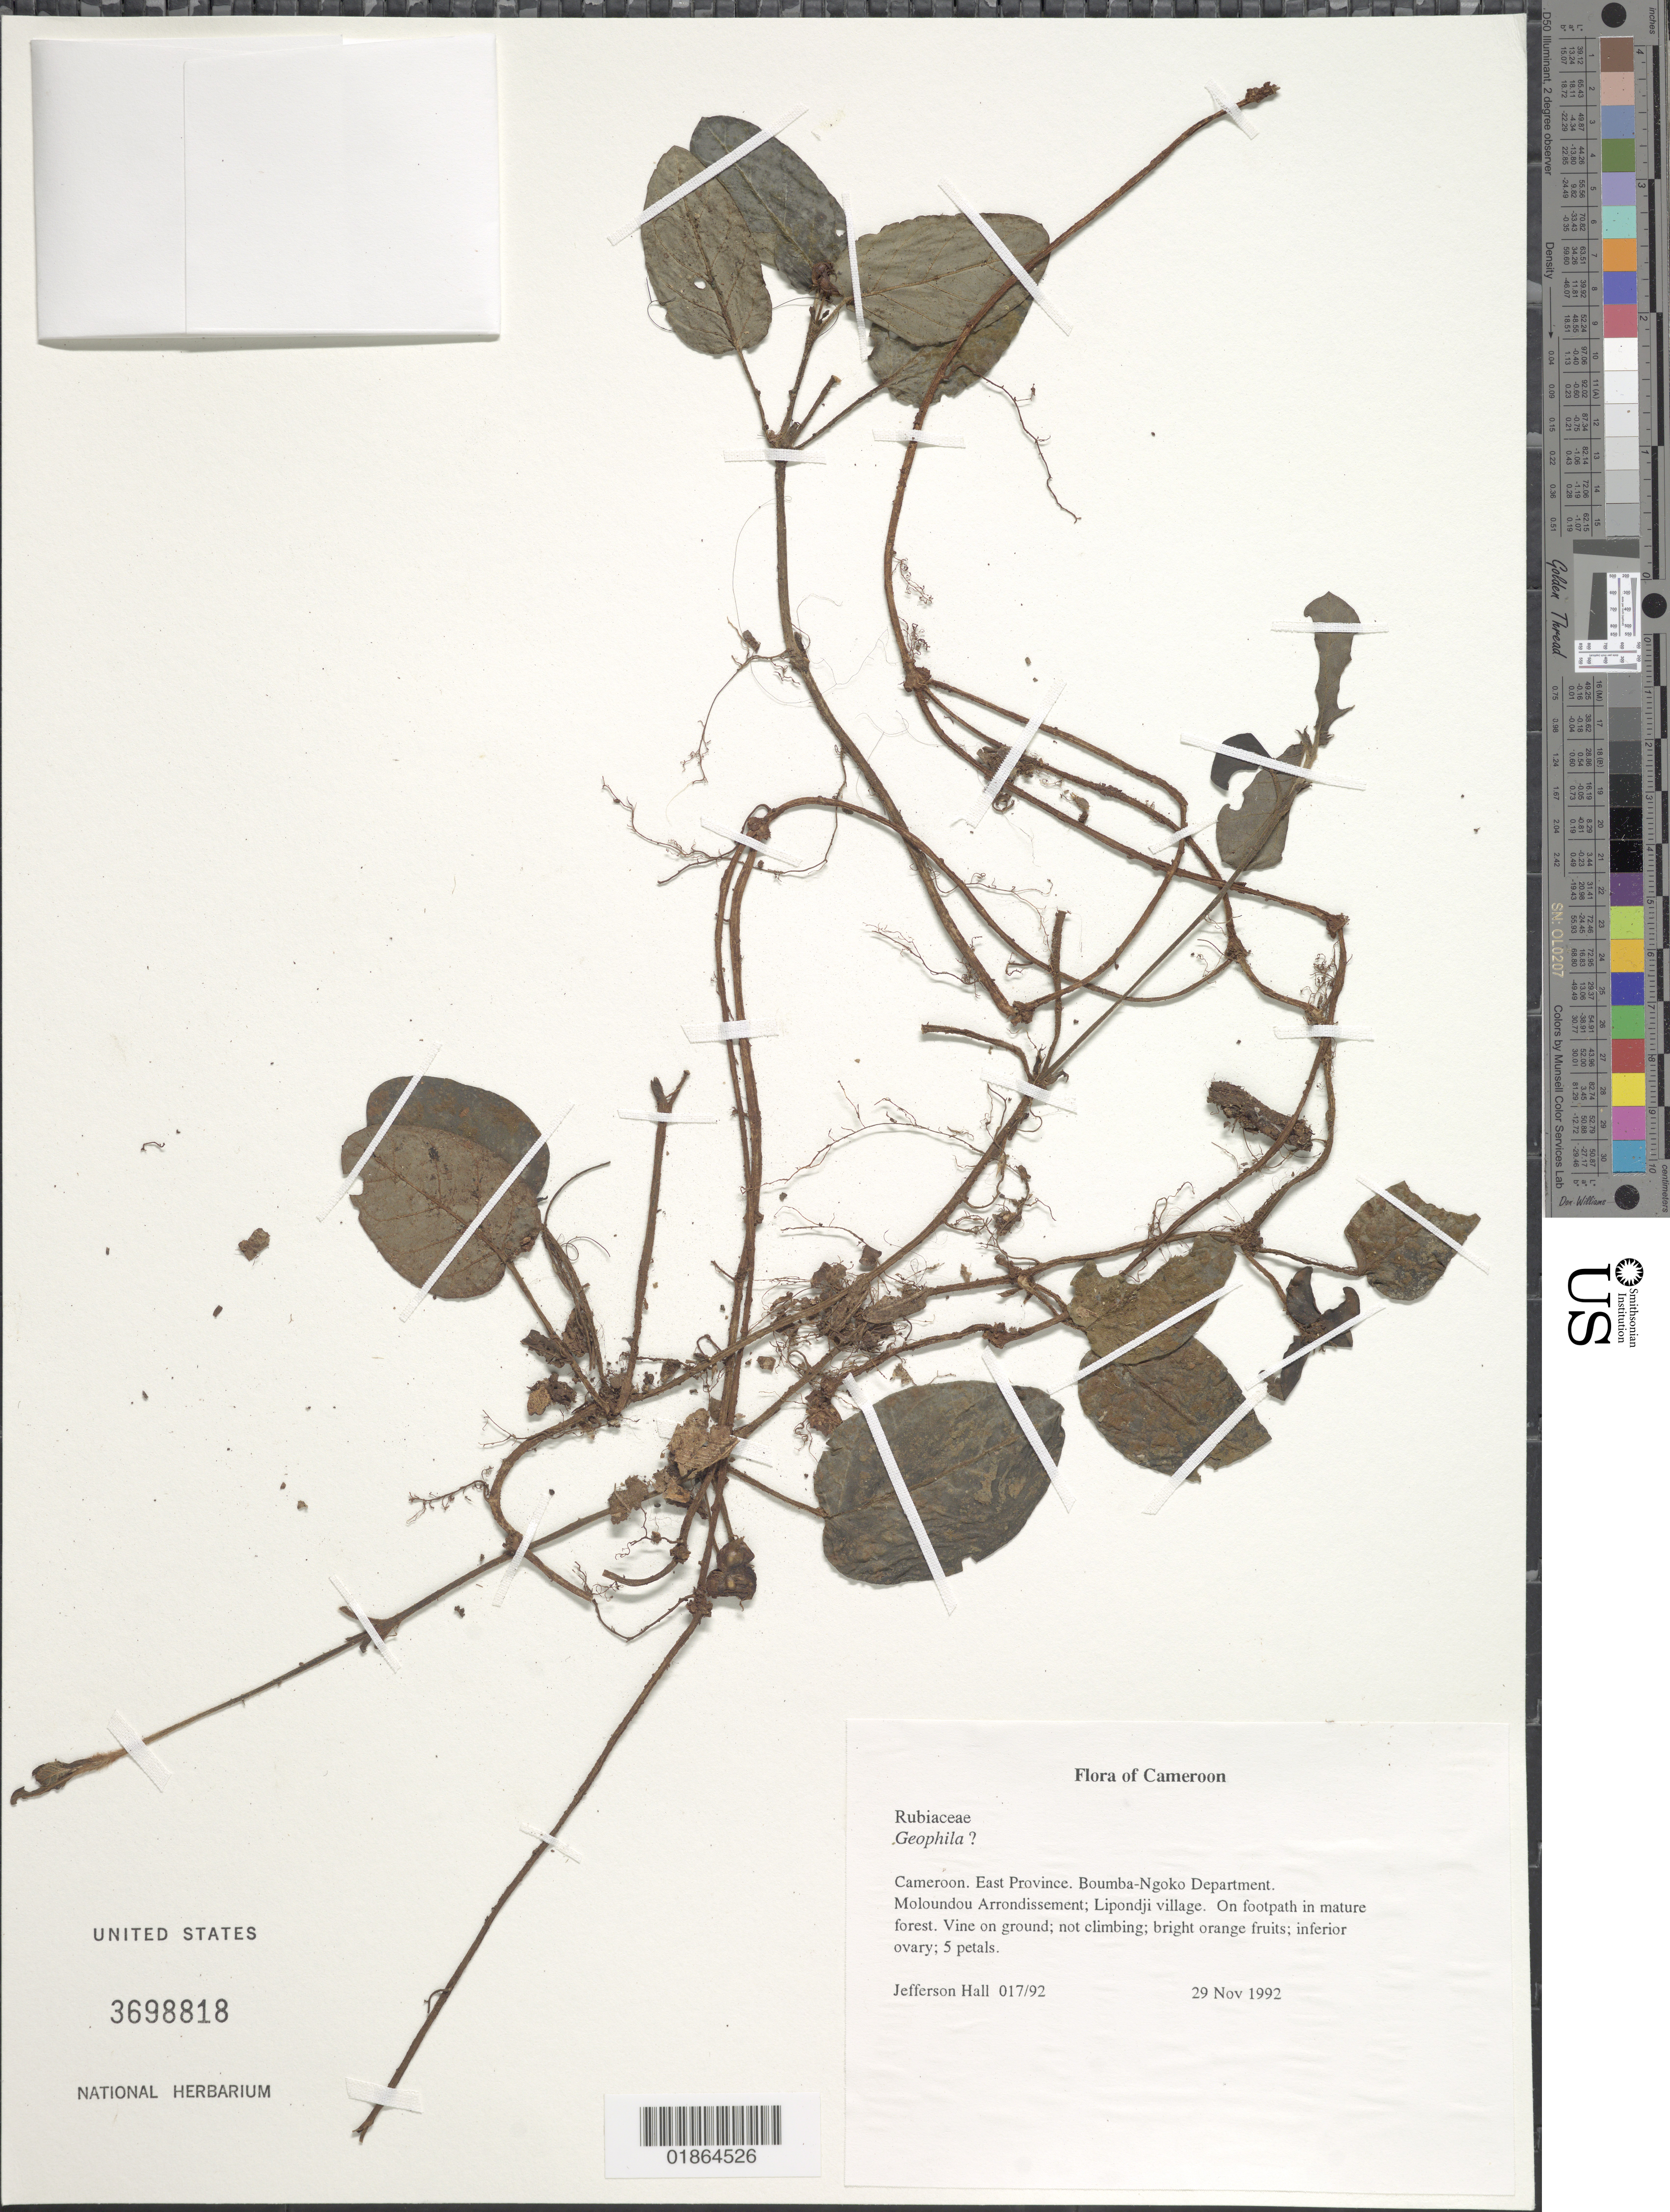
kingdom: Plantae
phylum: Tracheophyta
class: Magnoliopsida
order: Gentianales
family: Rubiaceae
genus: Geophila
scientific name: Geophila sp.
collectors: J. Hall & -. Edouard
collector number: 017/92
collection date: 1992-12-10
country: Cameroon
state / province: Est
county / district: Boumba-ngoko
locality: Moloundou Arrondissement; old SFIS logging concession.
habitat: On footpath in mature forest.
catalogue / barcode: US 3698818